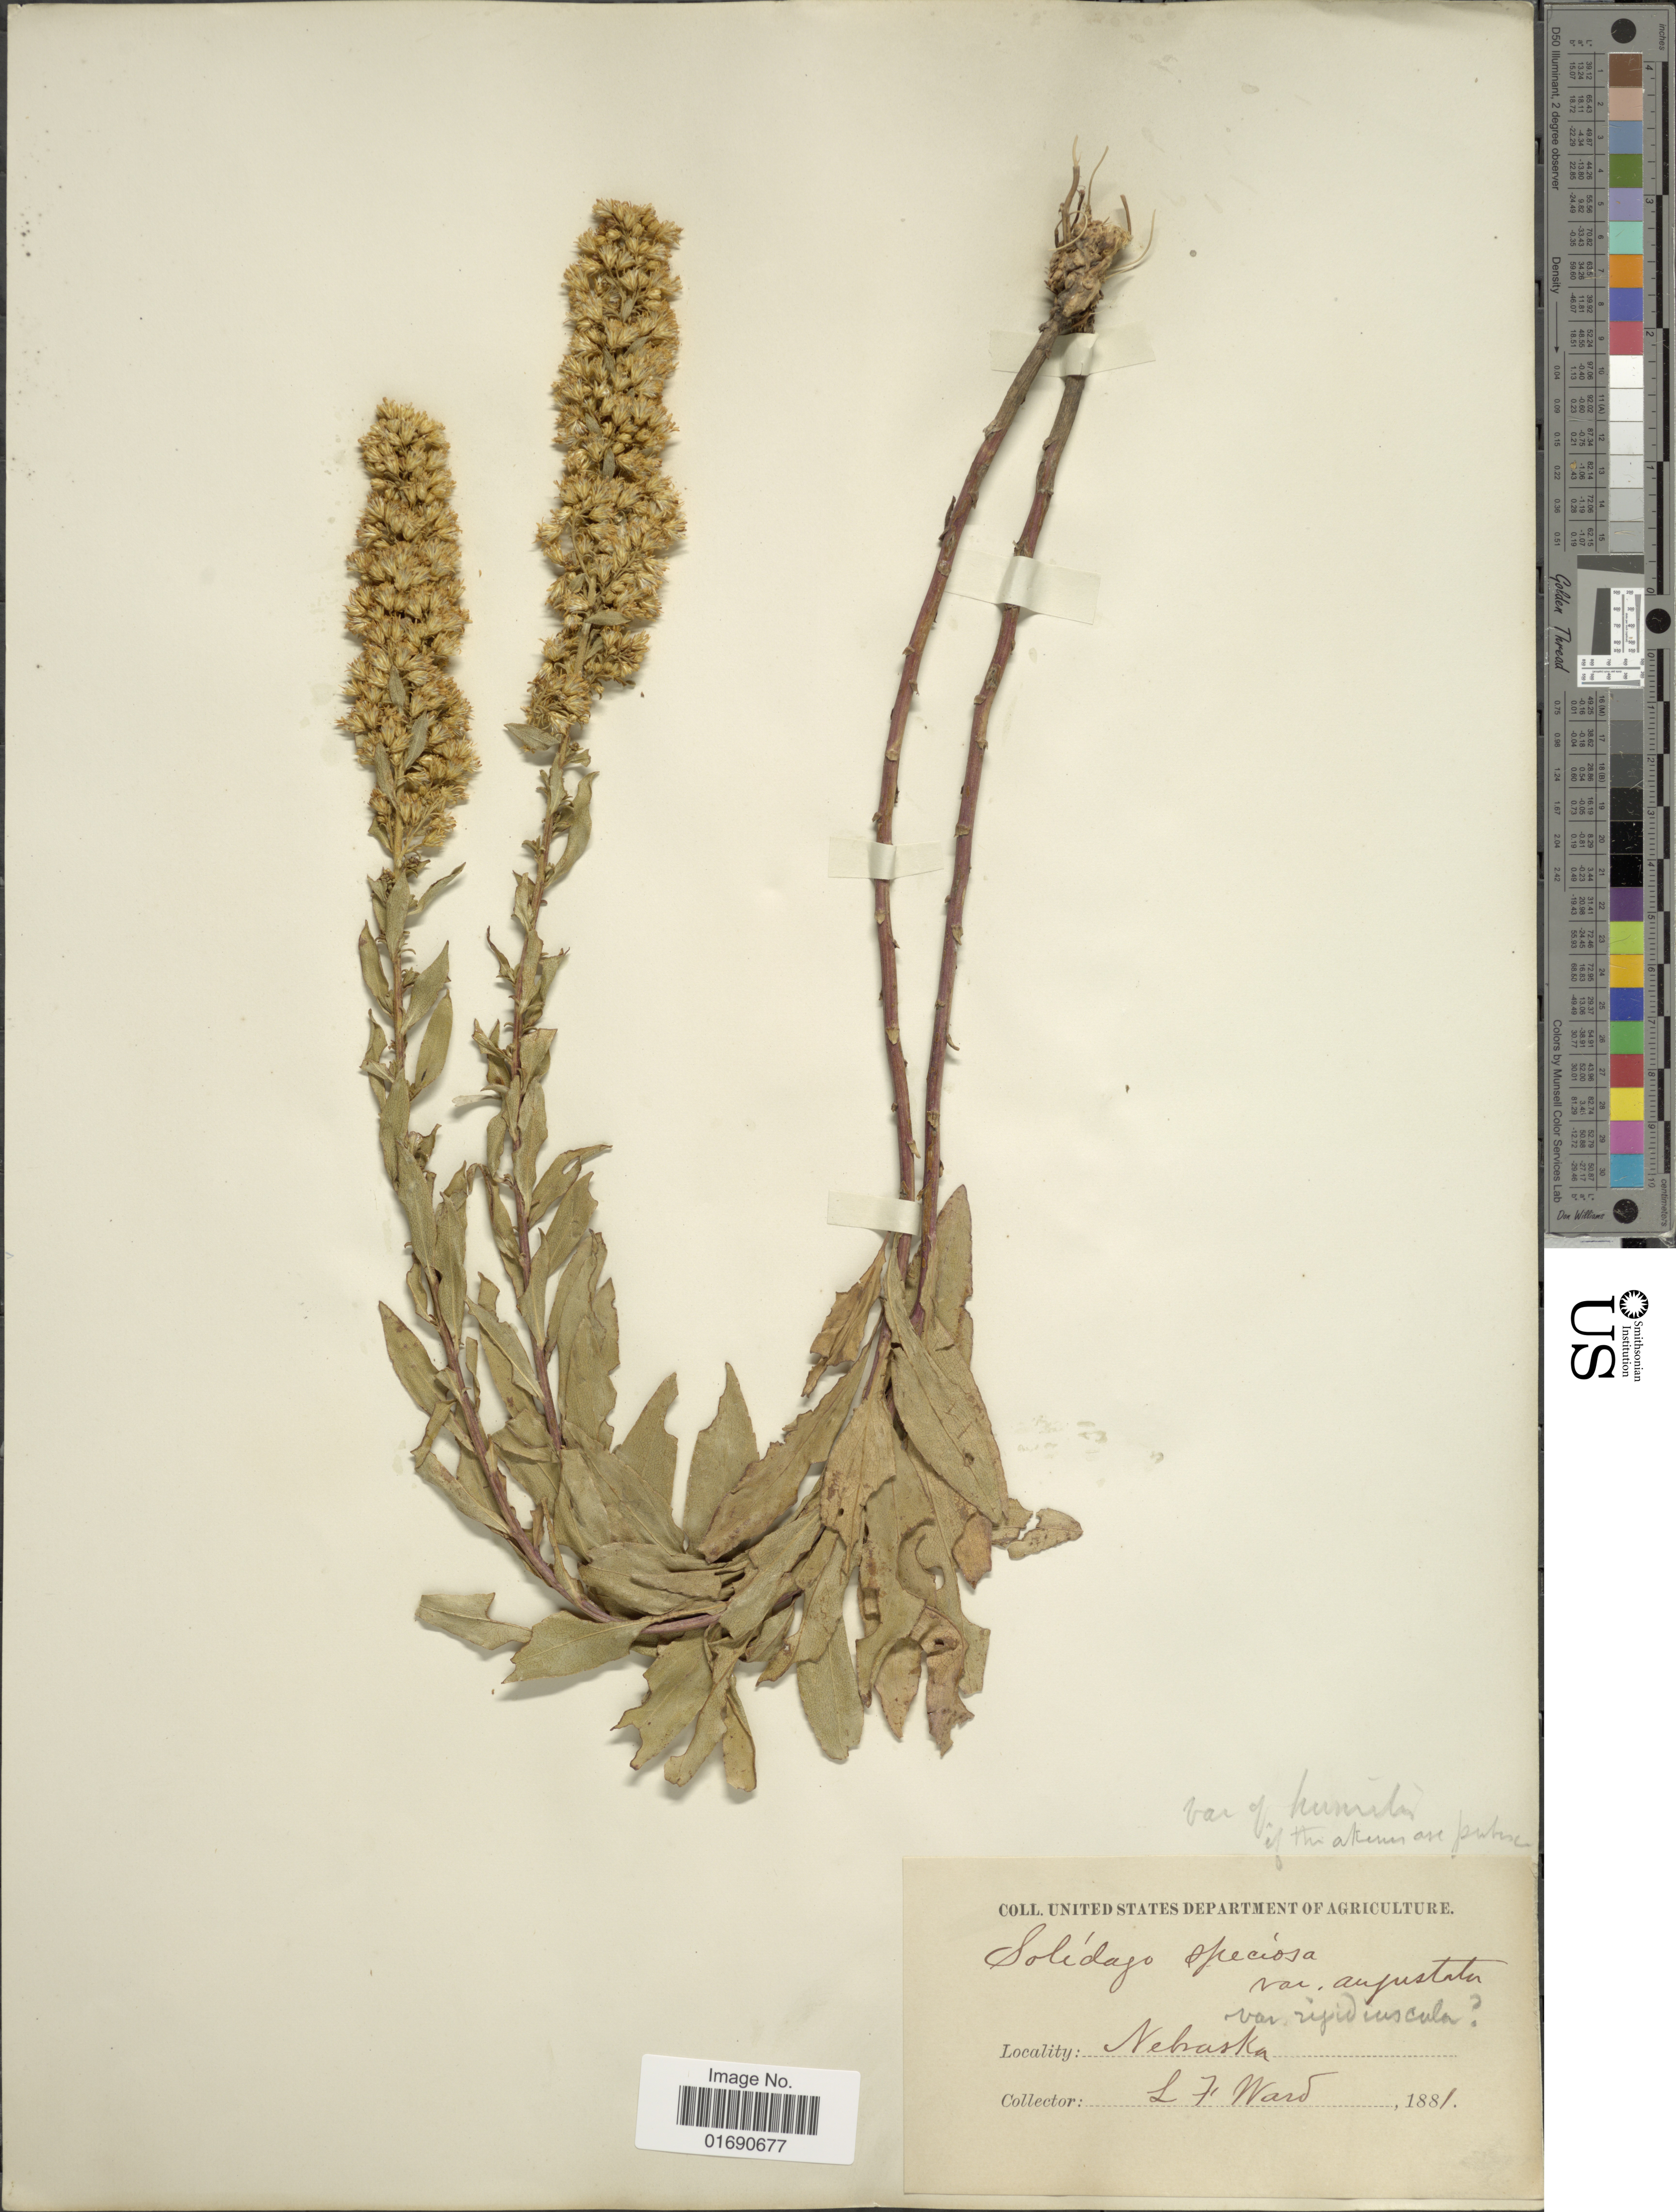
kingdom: Plantae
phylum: Tracheophyta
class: Magnoliopsida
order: Asterales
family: Asteraceae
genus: Solidago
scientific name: Solidago speciosa var. angustata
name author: Torr. & A. Gray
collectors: L. Ward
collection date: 1881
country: United States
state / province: Nebraska